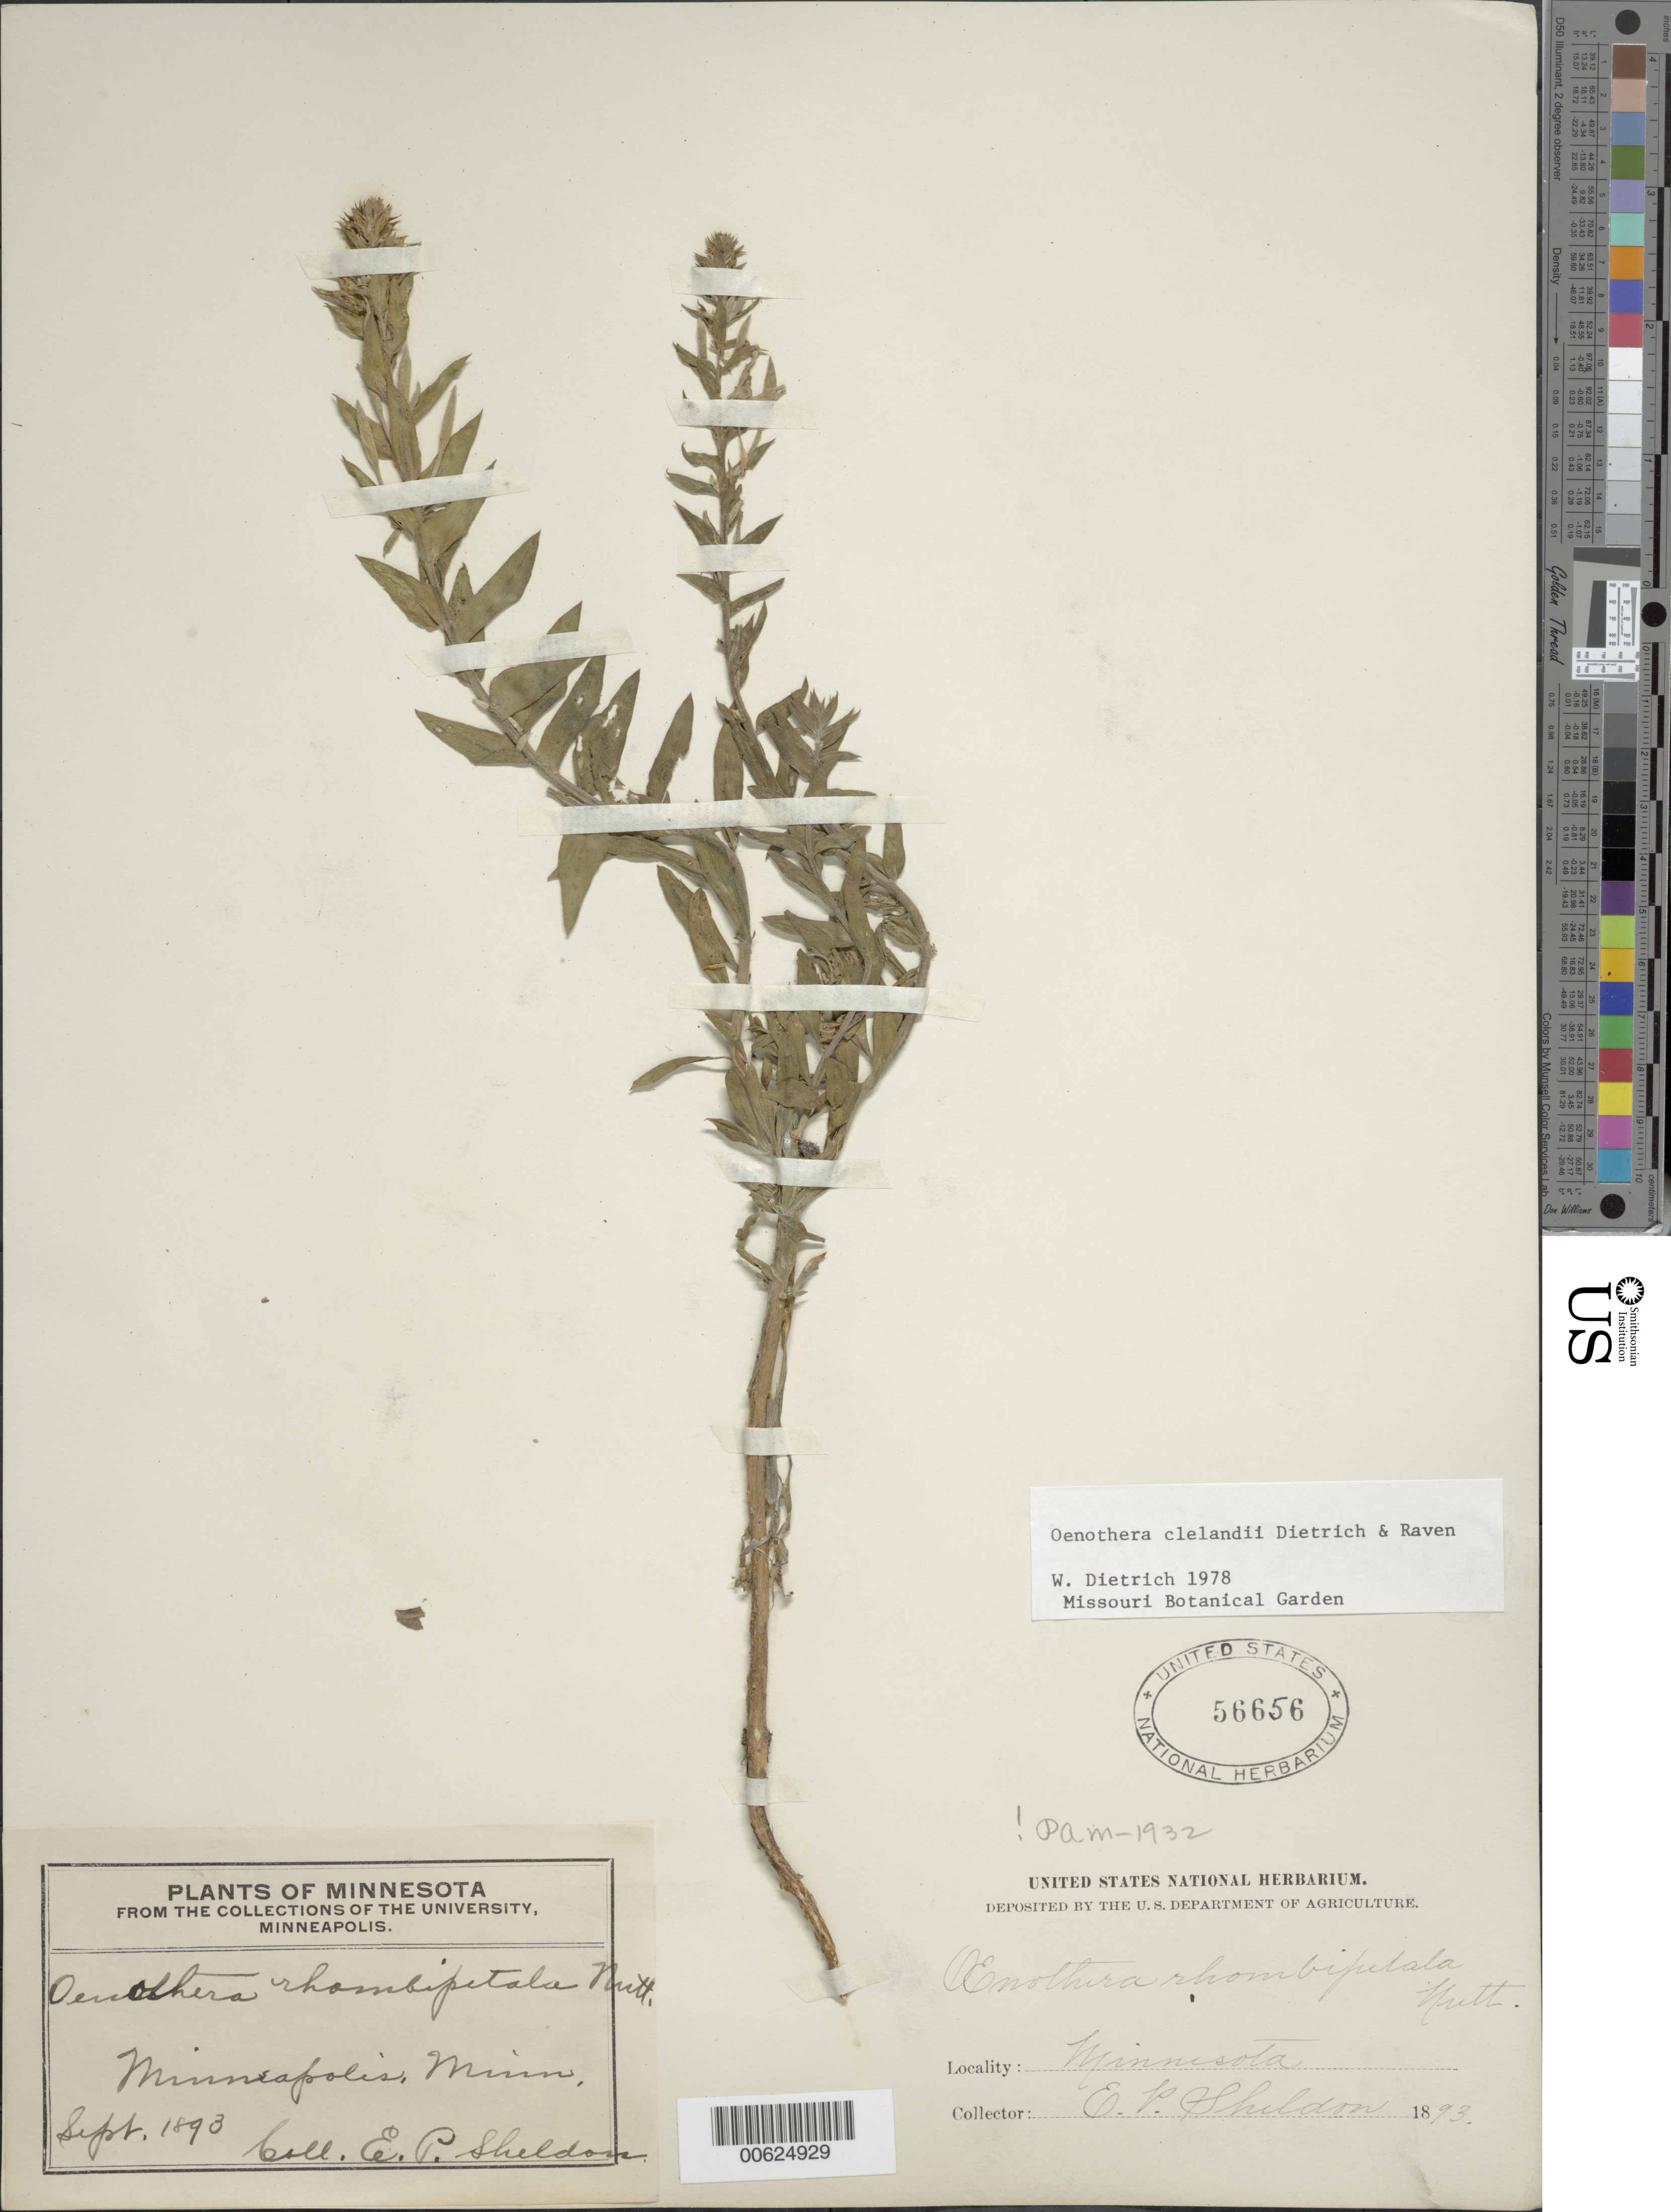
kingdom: Plantae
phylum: Tracheophyta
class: Magnoliopsida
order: Myrtales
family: Onagraceae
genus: Oenothera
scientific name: Oenothera clelandii W. Dietr., P.H. Raven & W.L. Wagner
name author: W. Dietr. et al.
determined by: Dietrich, W.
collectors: E. P. Sheldon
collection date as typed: Sep 1893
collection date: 1893-09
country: United States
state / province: Minnesota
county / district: Hennepin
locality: Minneapolis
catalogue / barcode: US 56656